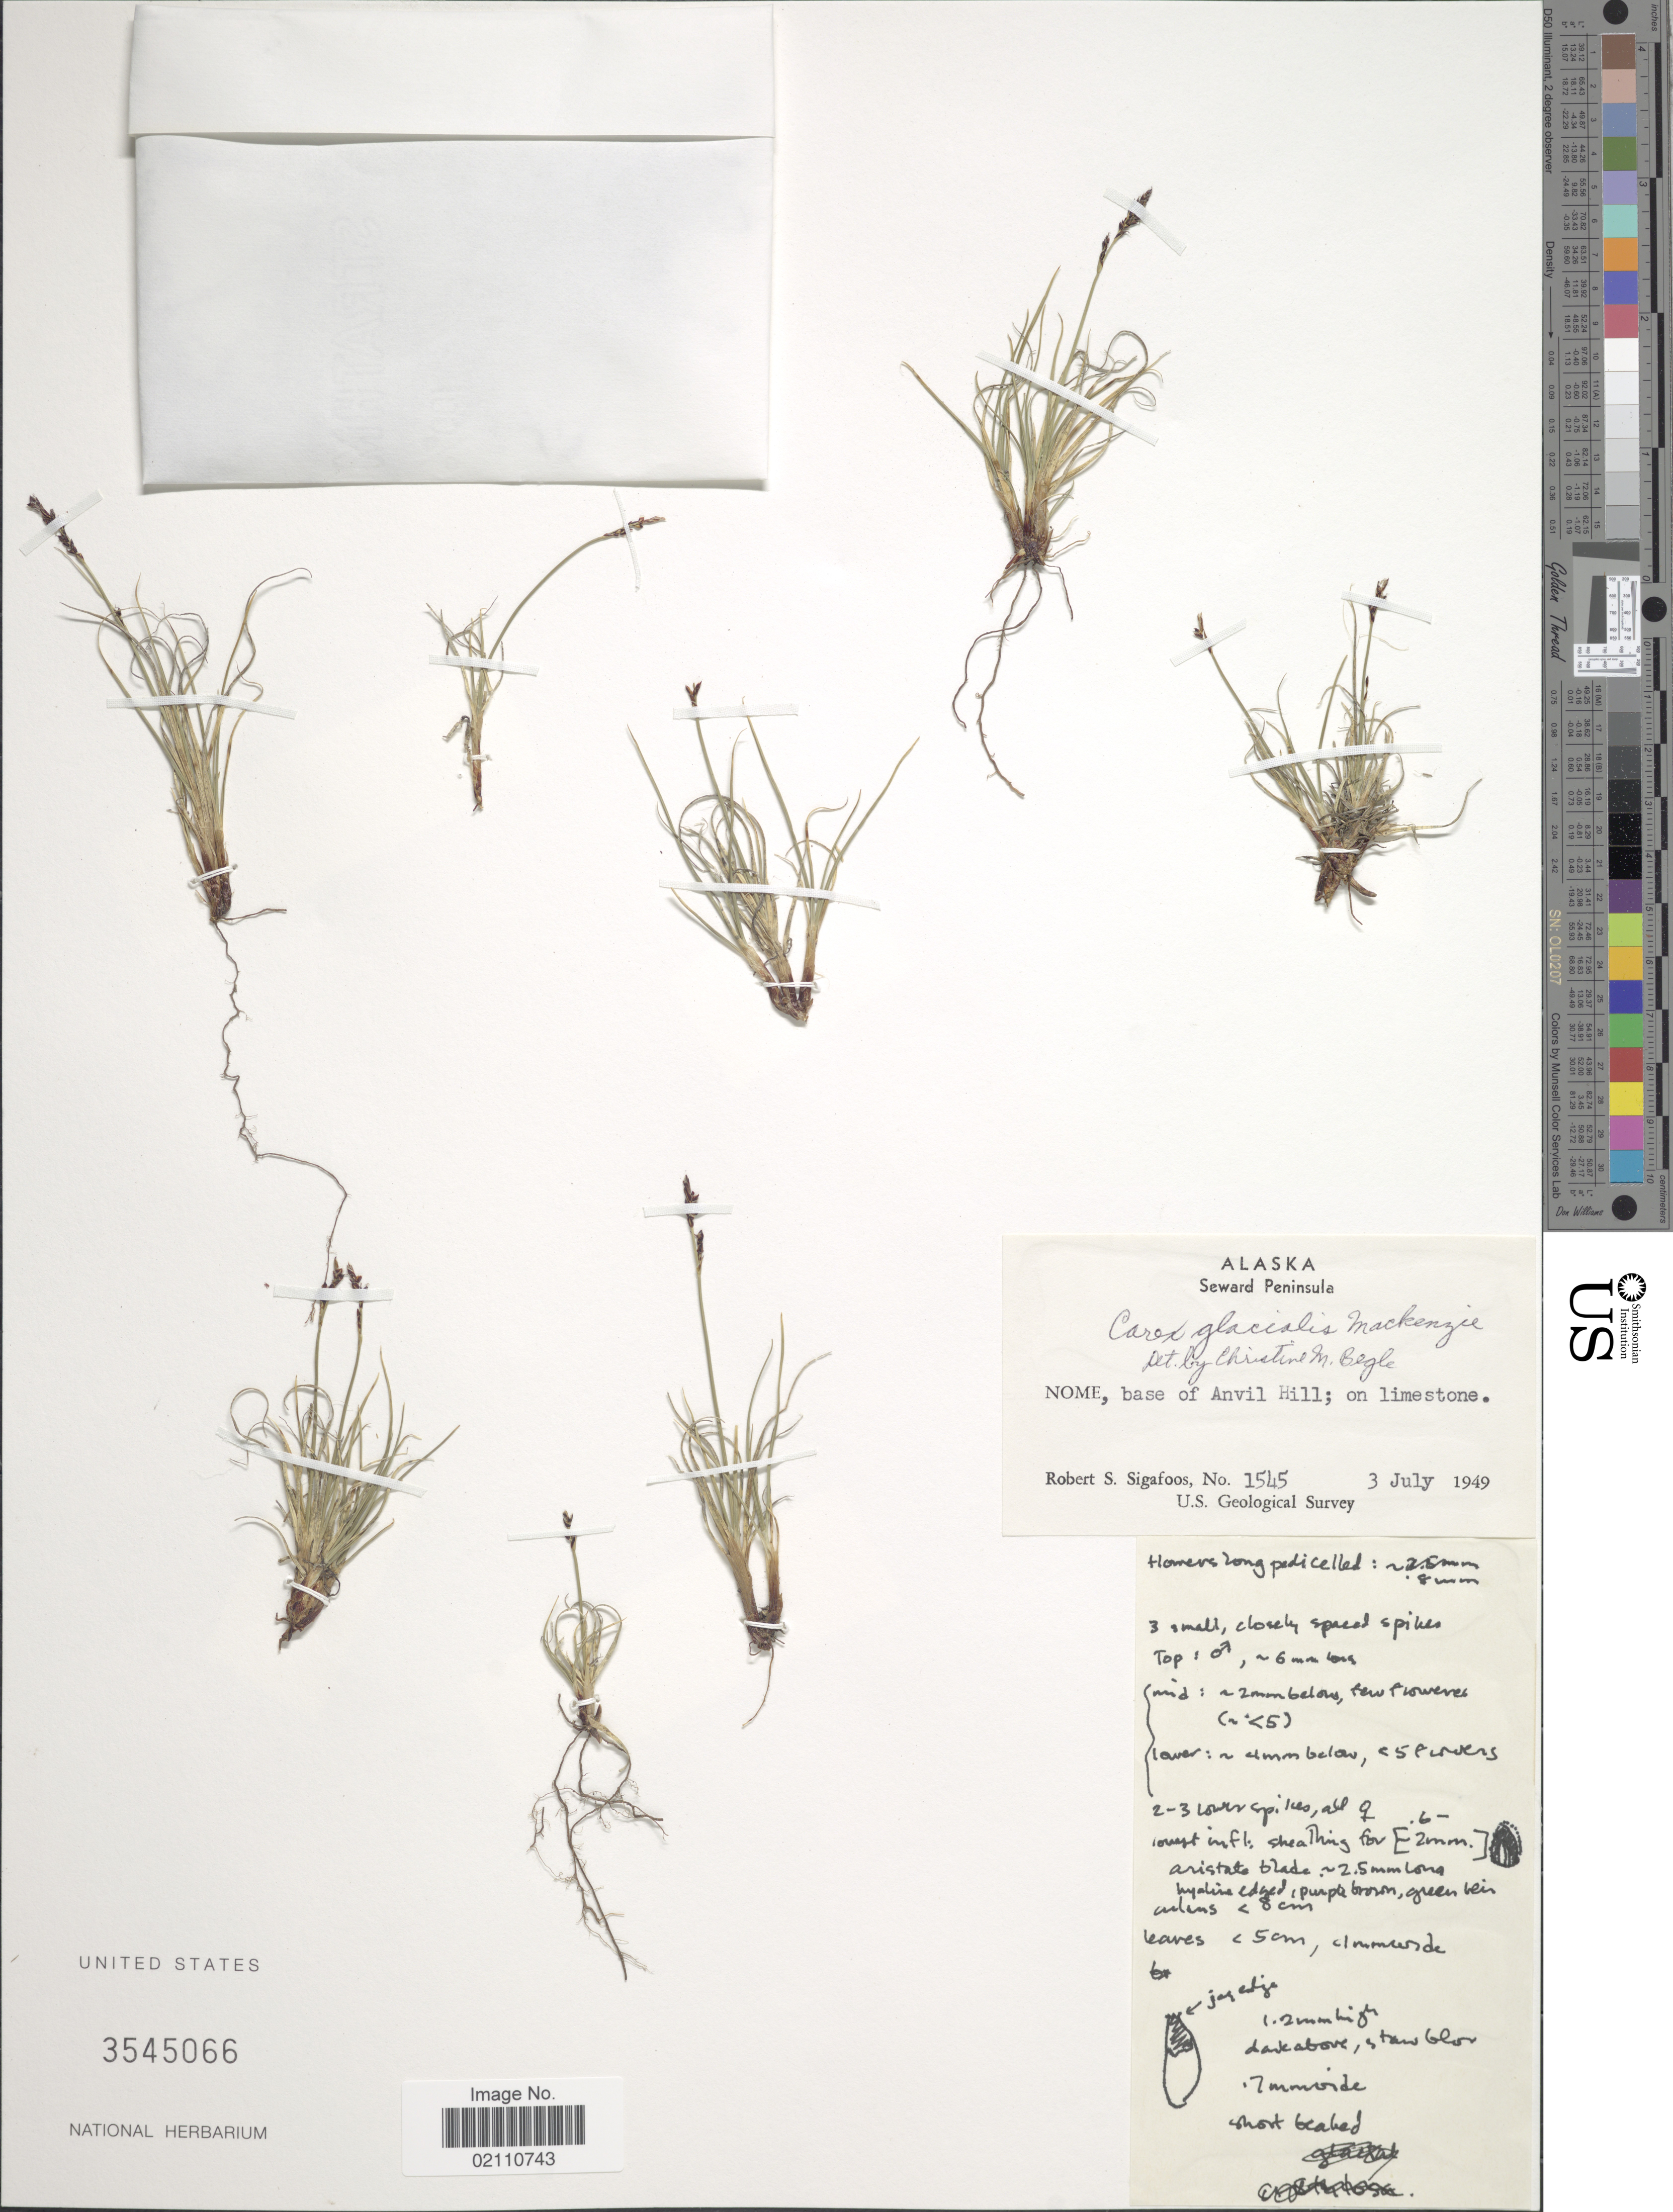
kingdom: Plantae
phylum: Tracheophyta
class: Liliopsida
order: Poales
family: Cyperaceae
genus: Carex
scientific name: Carex glacialis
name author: Mack.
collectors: R. Sigafoos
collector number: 1545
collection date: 1949-07-03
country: United States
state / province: Alaska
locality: Seward Peninsula, Nome, base of Anvil Hill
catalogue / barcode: US 3545066